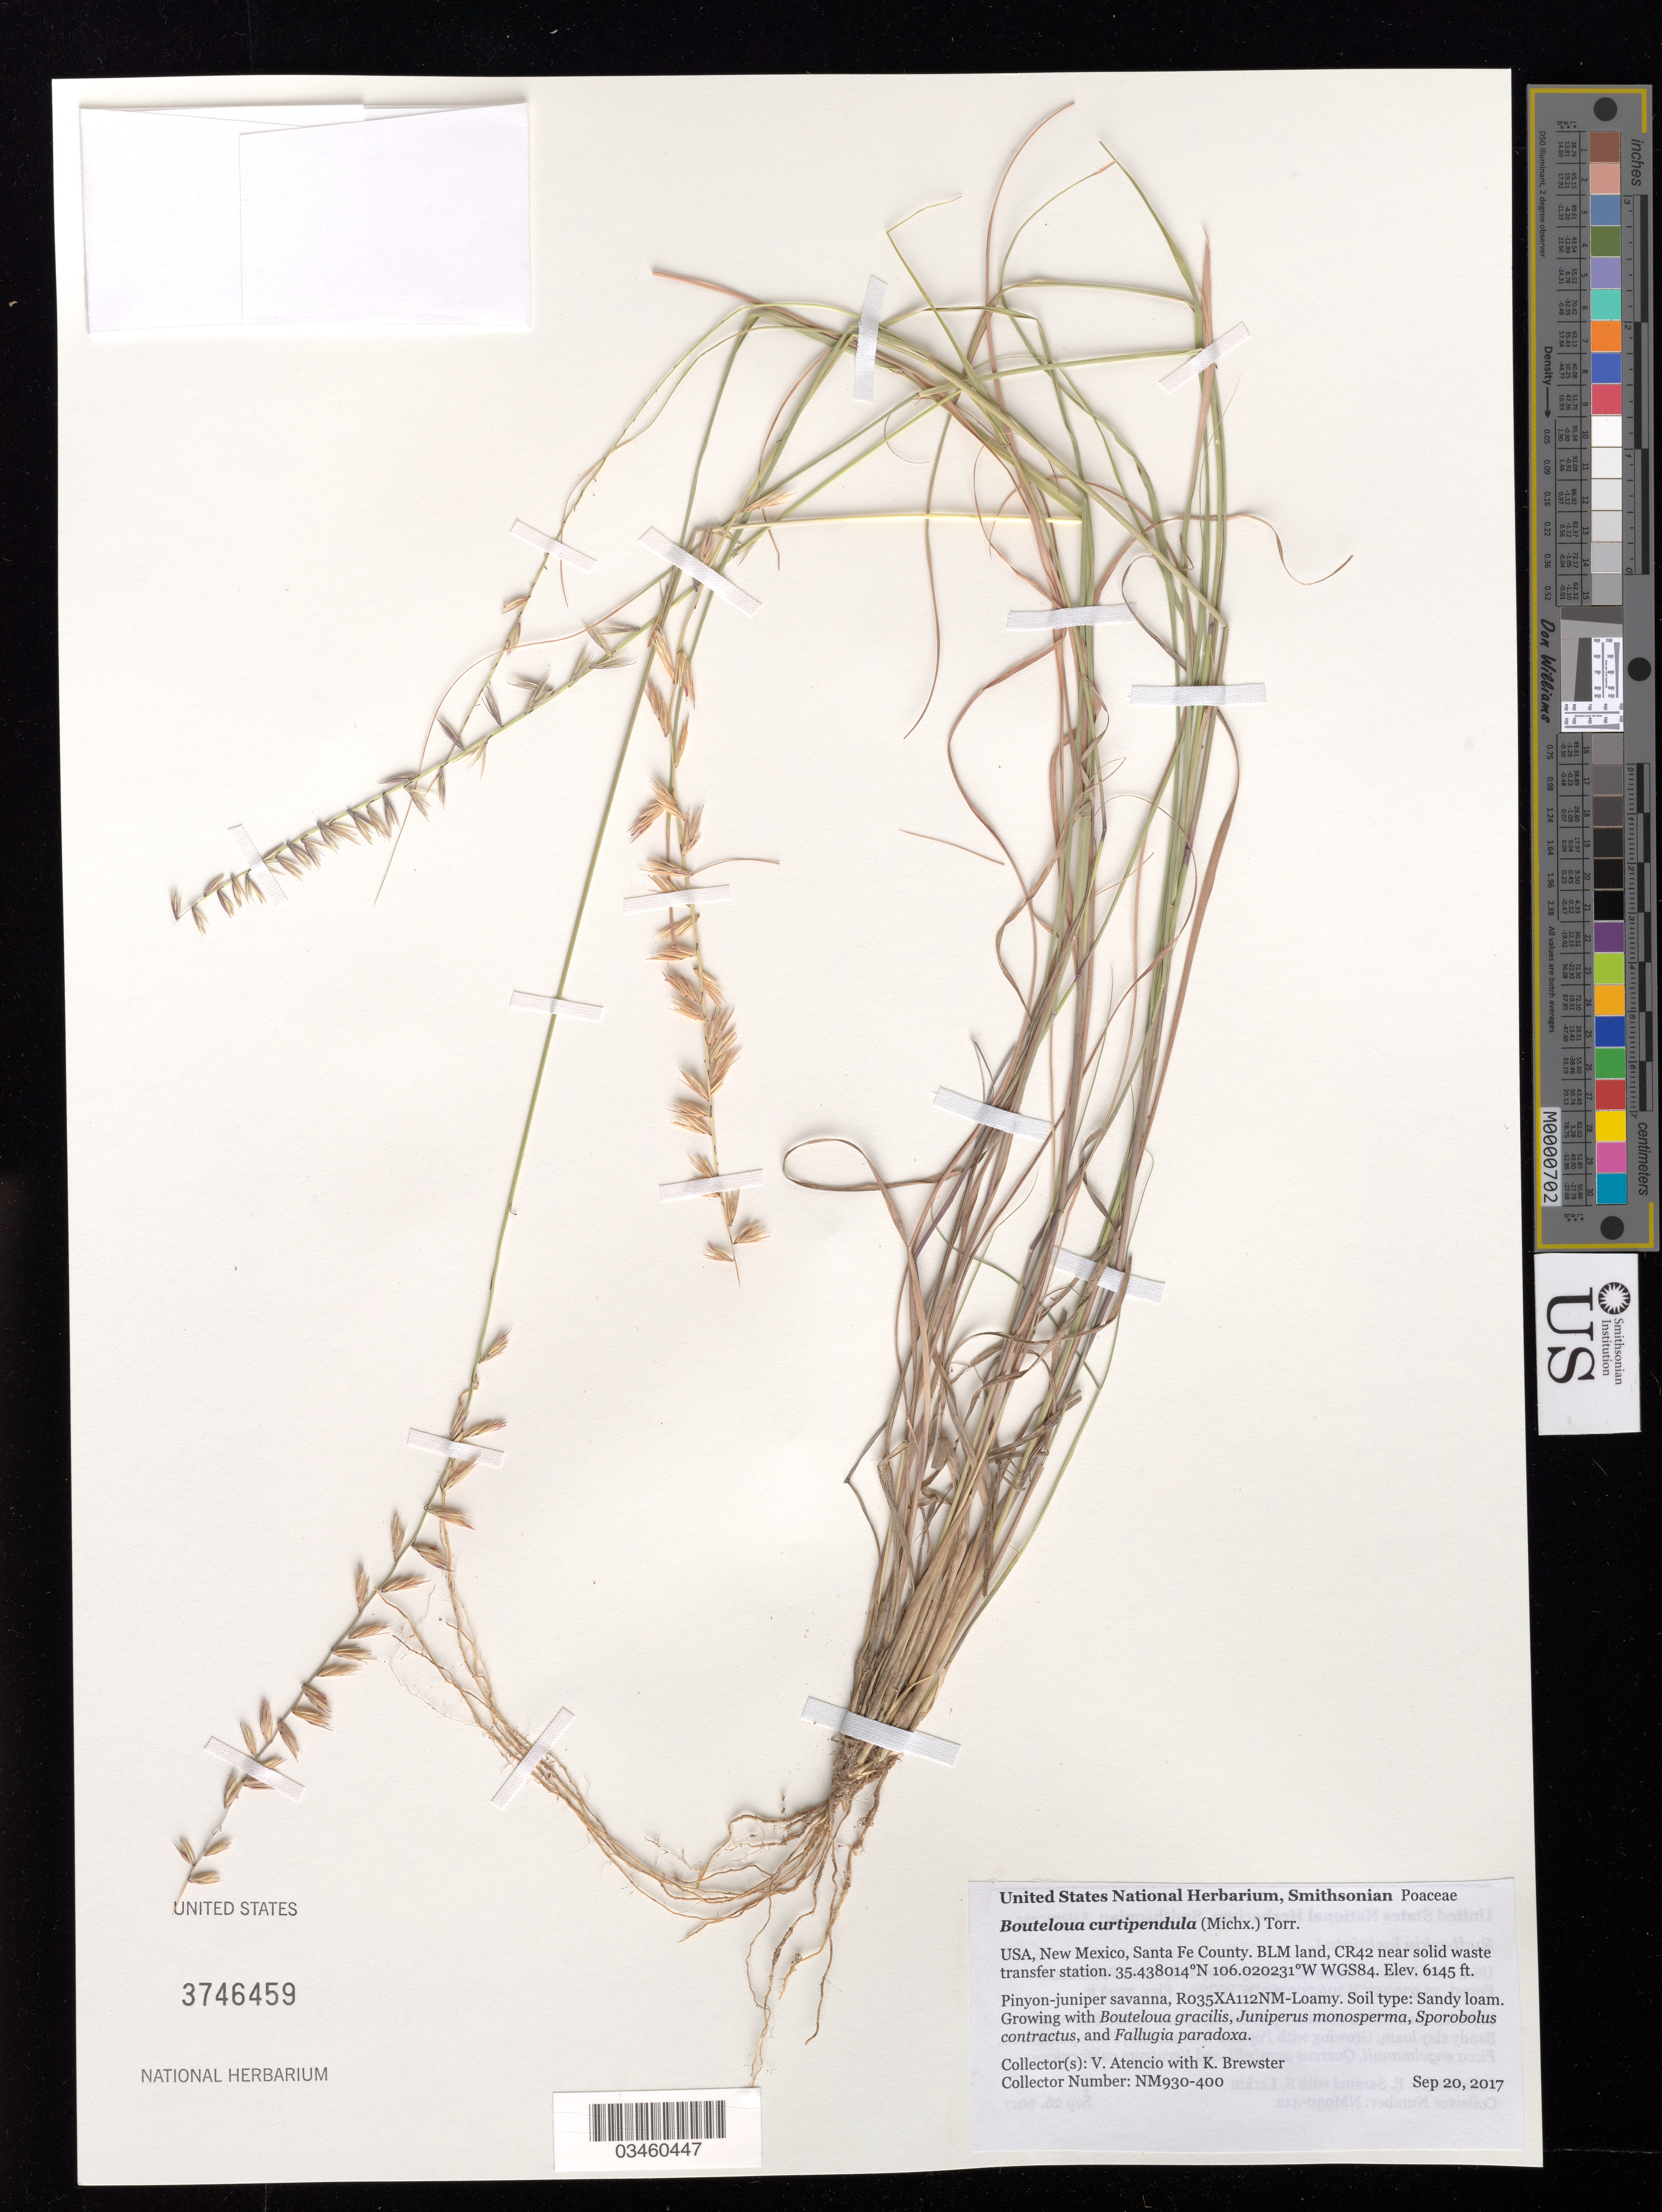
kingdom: Plantae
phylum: Tracheophyta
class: Liliopsida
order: Poales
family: Poaceae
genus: Bouteloua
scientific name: Bouteloua curtipendula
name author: (Michx.) Torr.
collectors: V. Atencio & K. Brewster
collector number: NM930-400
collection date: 2017-09-20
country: United States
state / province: New Mexico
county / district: Santa Fe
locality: BLM, CR42, near solid waste transfer station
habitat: R035XA112NM-Loamy. Sandy loam.Pinyon-juniper savanna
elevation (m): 1873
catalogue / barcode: US 3746459